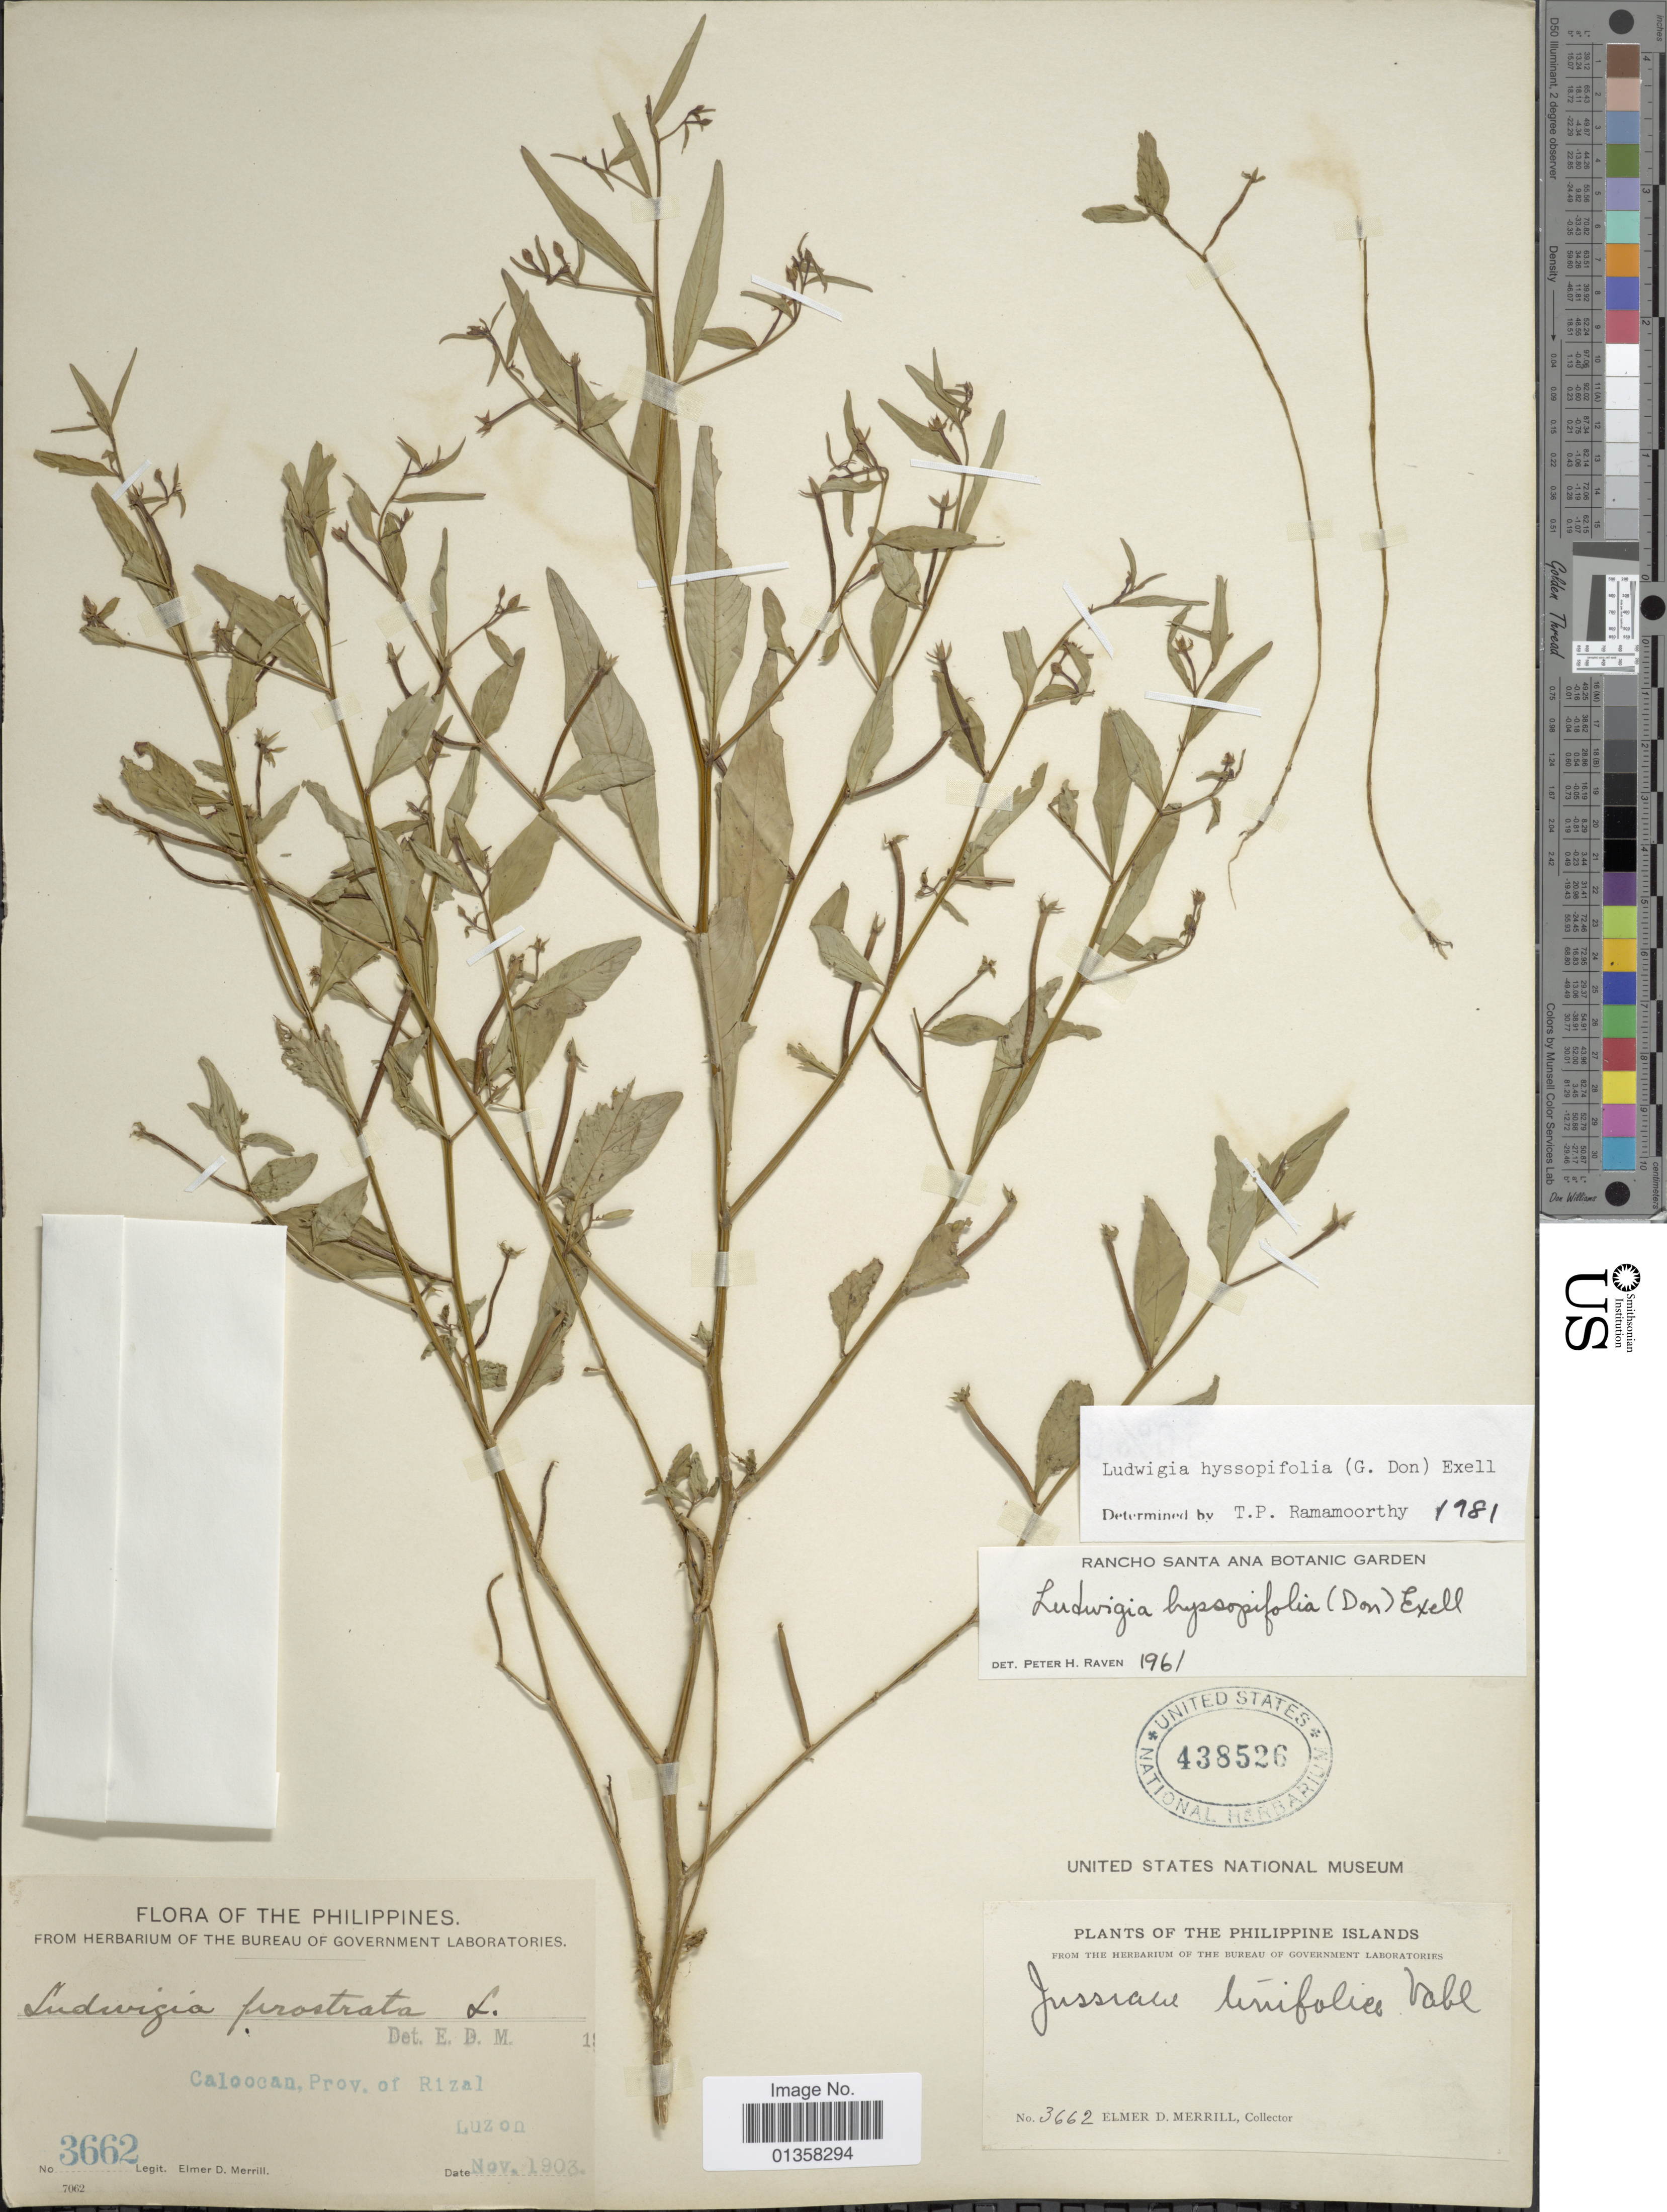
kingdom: Plantae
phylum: Tracheophyta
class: Magnoliopsida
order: Myrtales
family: Onagraceae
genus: Ludwigia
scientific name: Ludwigia hyssopifolia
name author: (G. Don) Exell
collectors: E. D. Merrill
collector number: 3662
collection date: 1903-11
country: Philippines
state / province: Central Luzon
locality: Caloocan, Prov. of Rizal, Luzon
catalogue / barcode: US 438526